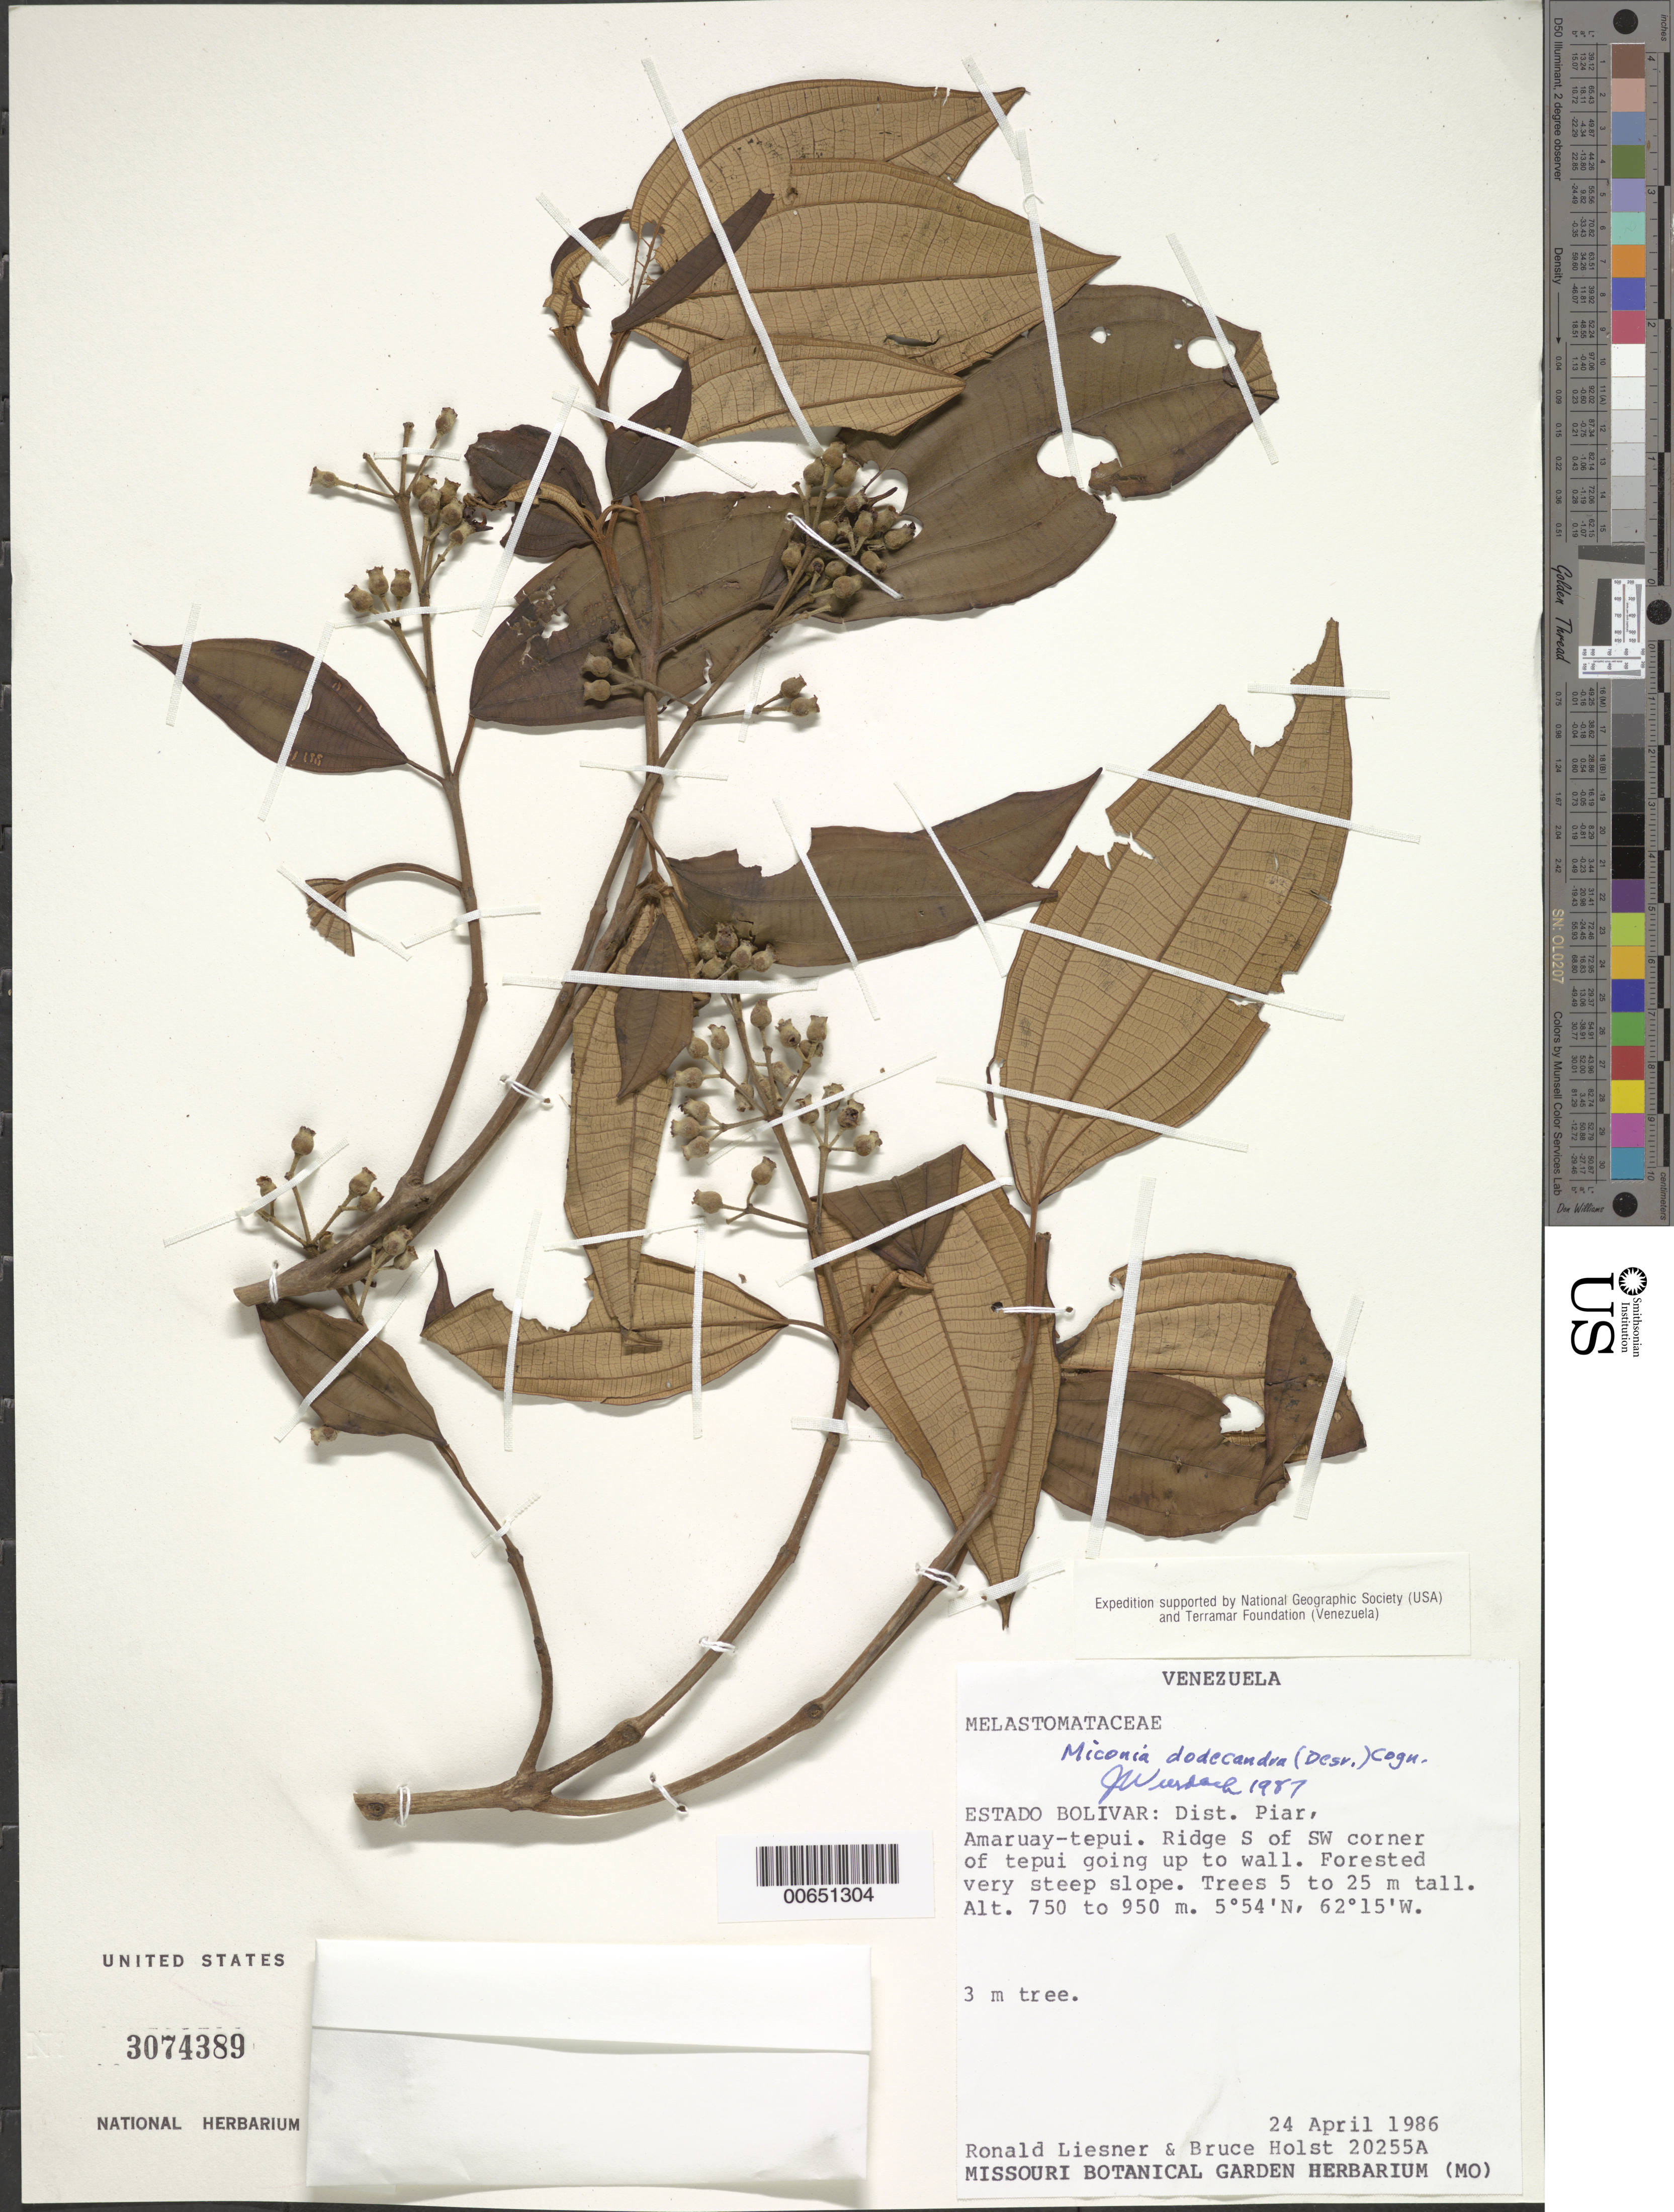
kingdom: Plantae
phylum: Tracheophyta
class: Magnoliopsida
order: Myrtales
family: Melastomataceae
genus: Miconia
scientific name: Miconia dodecandra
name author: Cogn.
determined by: Wurdack, John J., (US), US (UNITED STATES)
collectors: R. L. Liesner & B. Holst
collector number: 20255 A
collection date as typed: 24-Apr-86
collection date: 1986-04-24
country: Venezuela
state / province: Bolívar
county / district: Piar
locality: Amaruay-tepuí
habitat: Ridge S of SW corner of tepui going up to wall; forested very steep slope; trees 5 to 25m tall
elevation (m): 750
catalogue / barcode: US 3074389